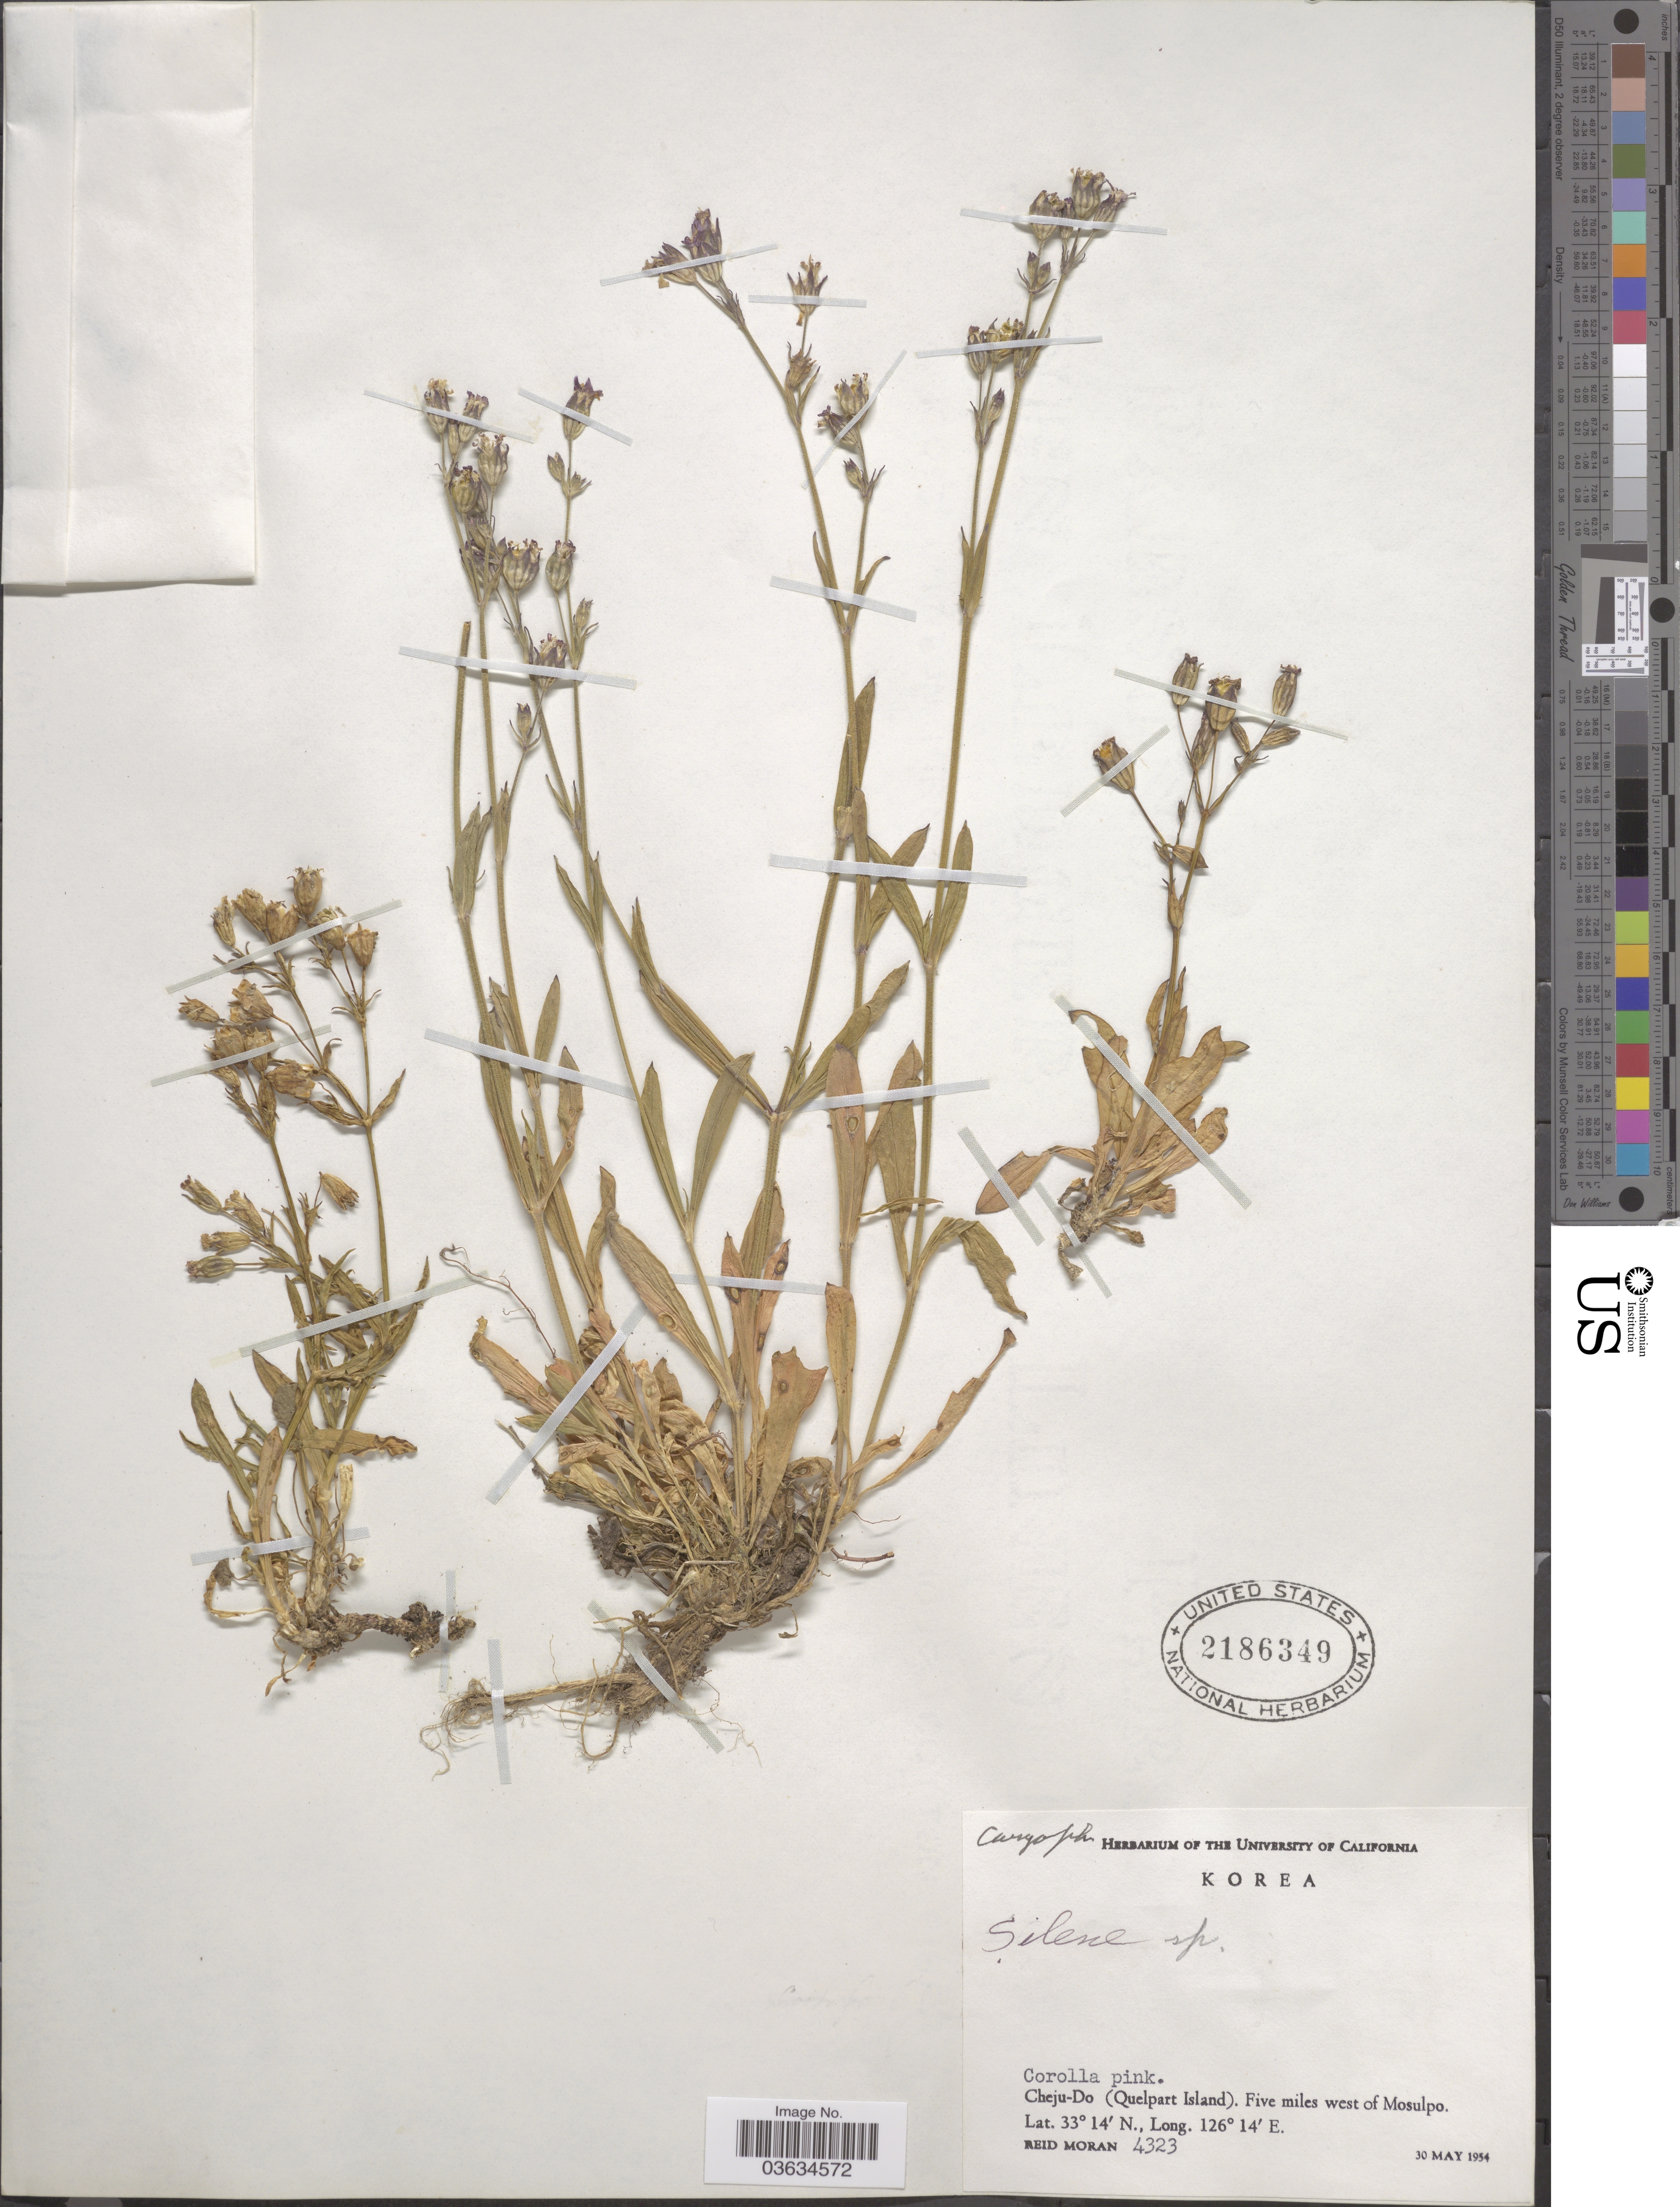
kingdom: Plantae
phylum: Tracheophyta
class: Magnoliopsida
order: Caryophyllales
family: Caryophyllaceae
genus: Silene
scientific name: Silene sp.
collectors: R. Moran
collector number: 4323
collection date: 1954-05-30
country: South Korea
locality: Cheju-Do (Quelpart Island). Five miles west of Mosulpo.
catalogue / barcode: US 2186349